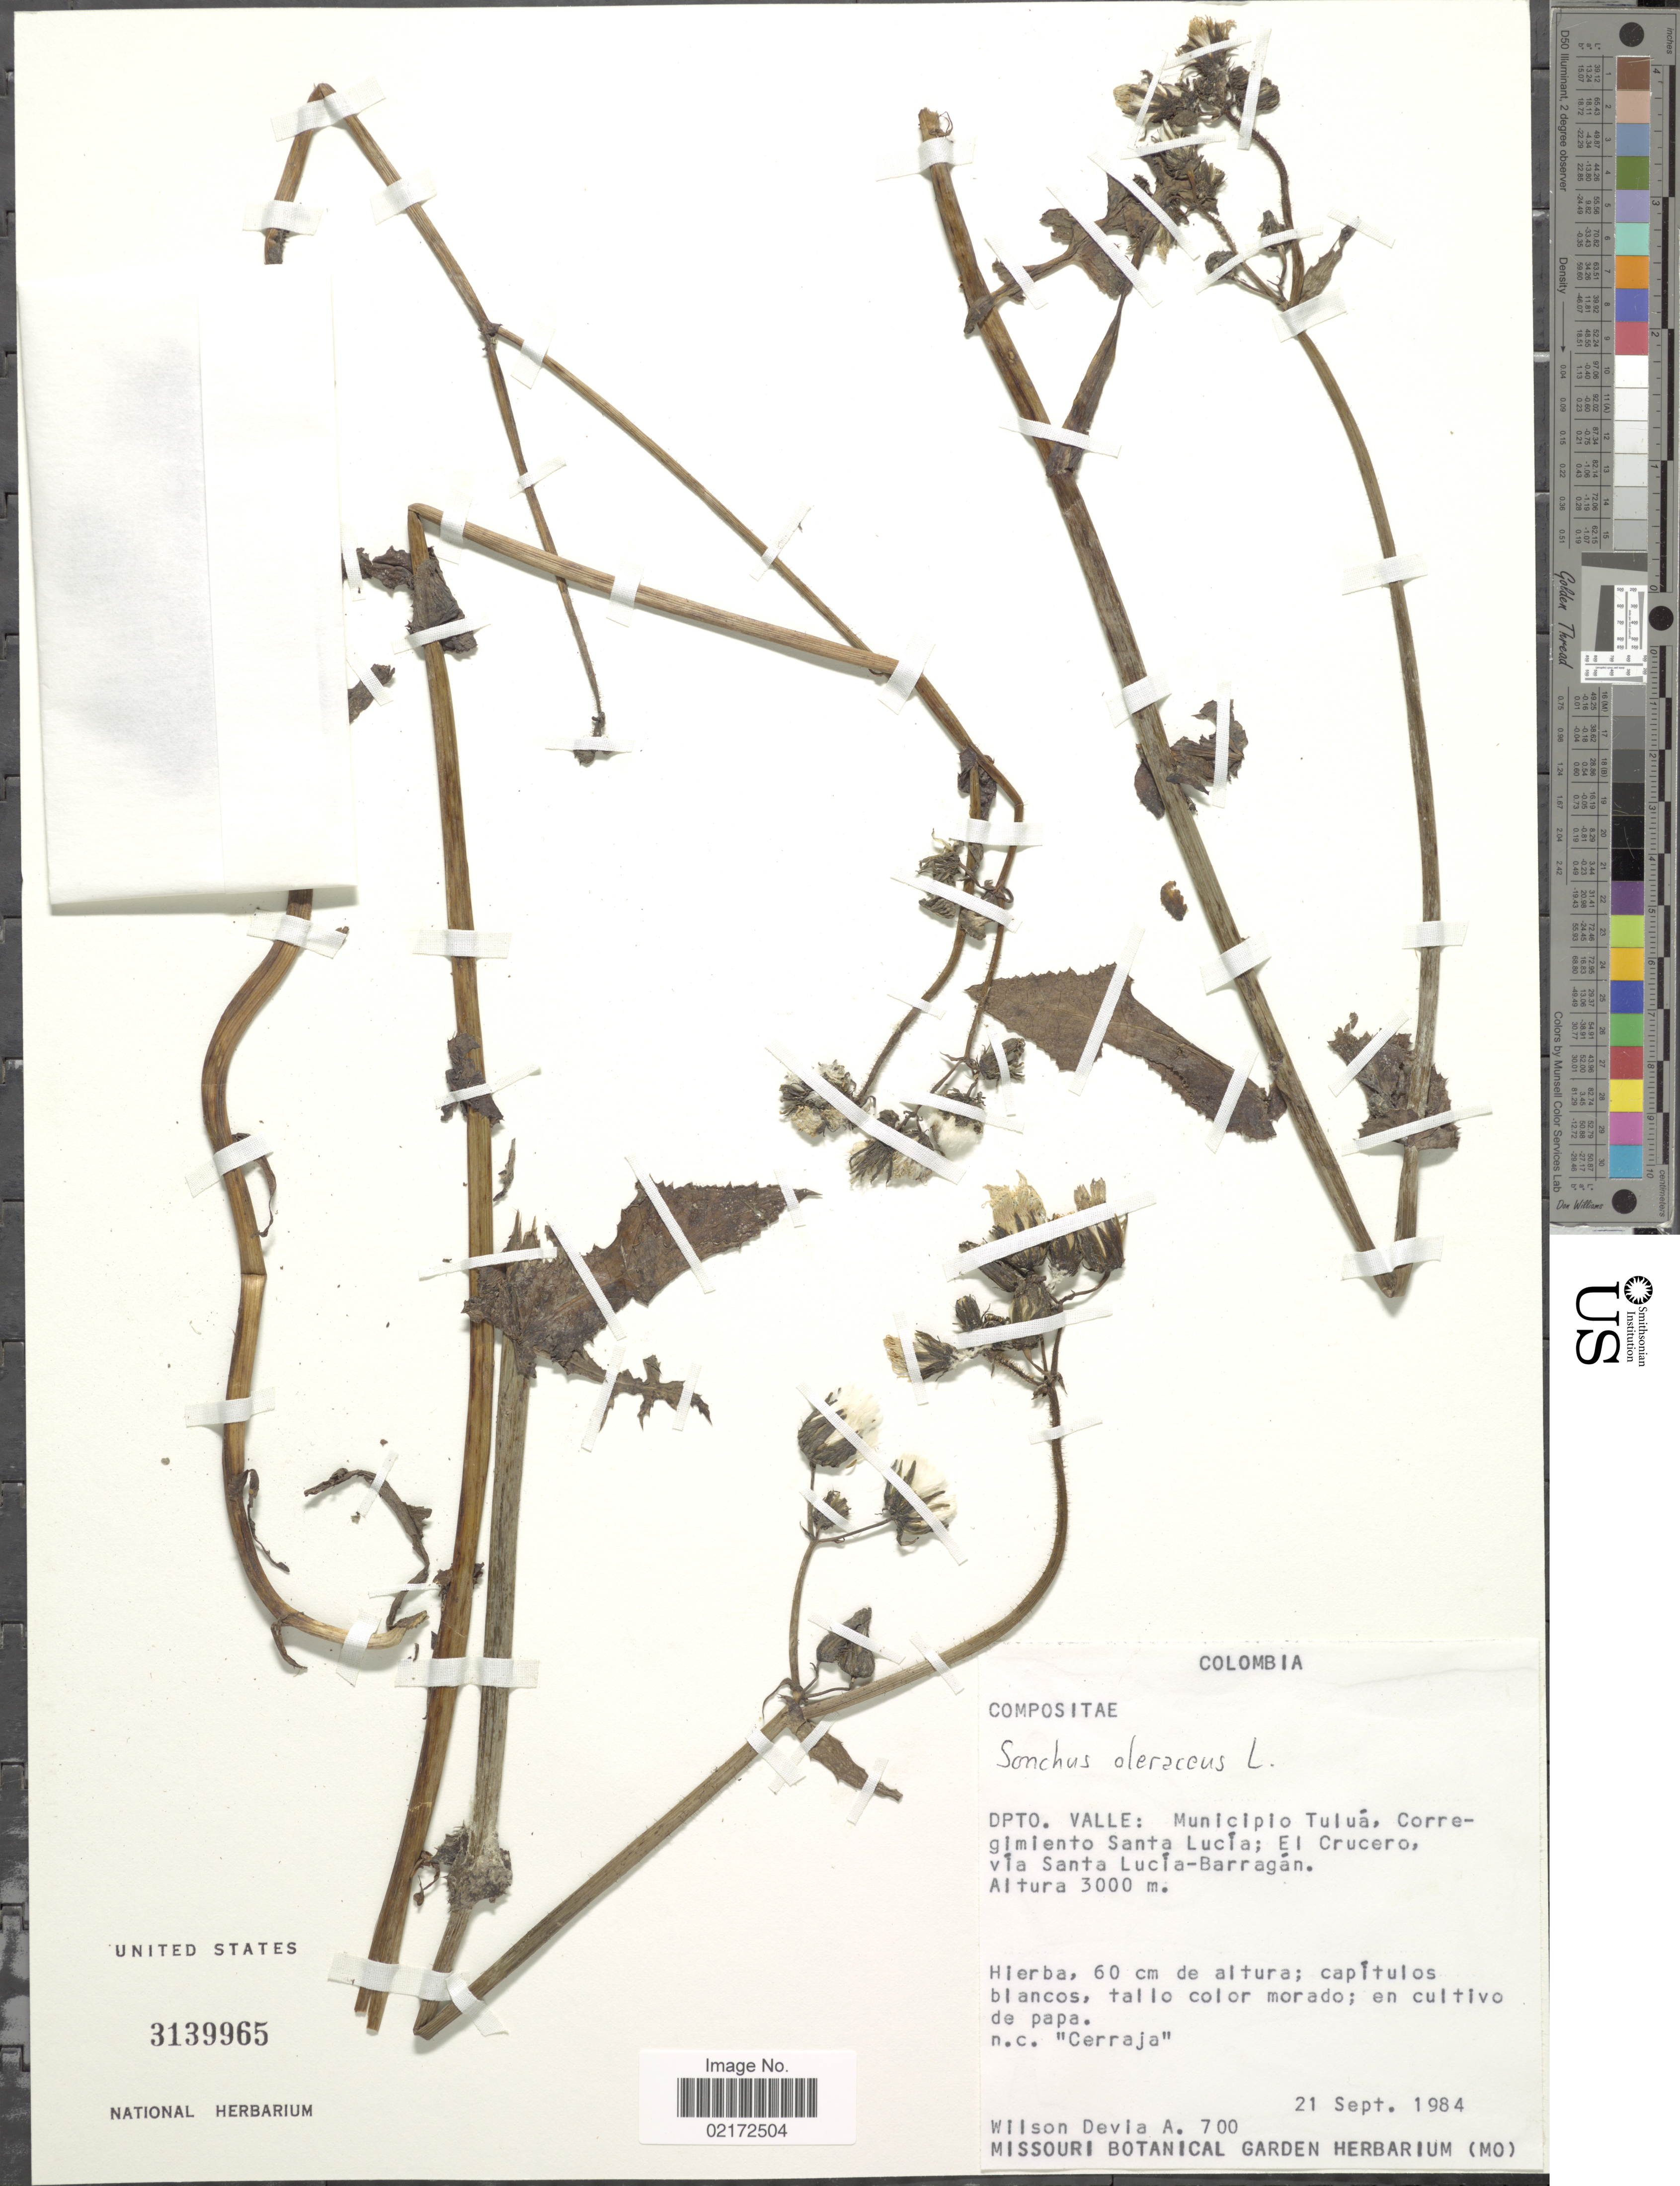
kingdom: Plantae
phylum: Tracheophyta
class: Magnoliopsida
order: Asterales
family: Asteraceae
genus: Sonchus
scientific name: Sonchus oleraceus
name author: L.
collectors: W. Devia A.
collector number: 700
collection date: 1984-09-21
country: Colombia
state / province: Valle del Cauca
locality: Dpto. Valle: Municipio Tuluá, Corregimiento Santa Lucía; El Crucero, vía Santa Lucía-Barragán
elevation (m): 3000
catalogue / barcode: US 3139965